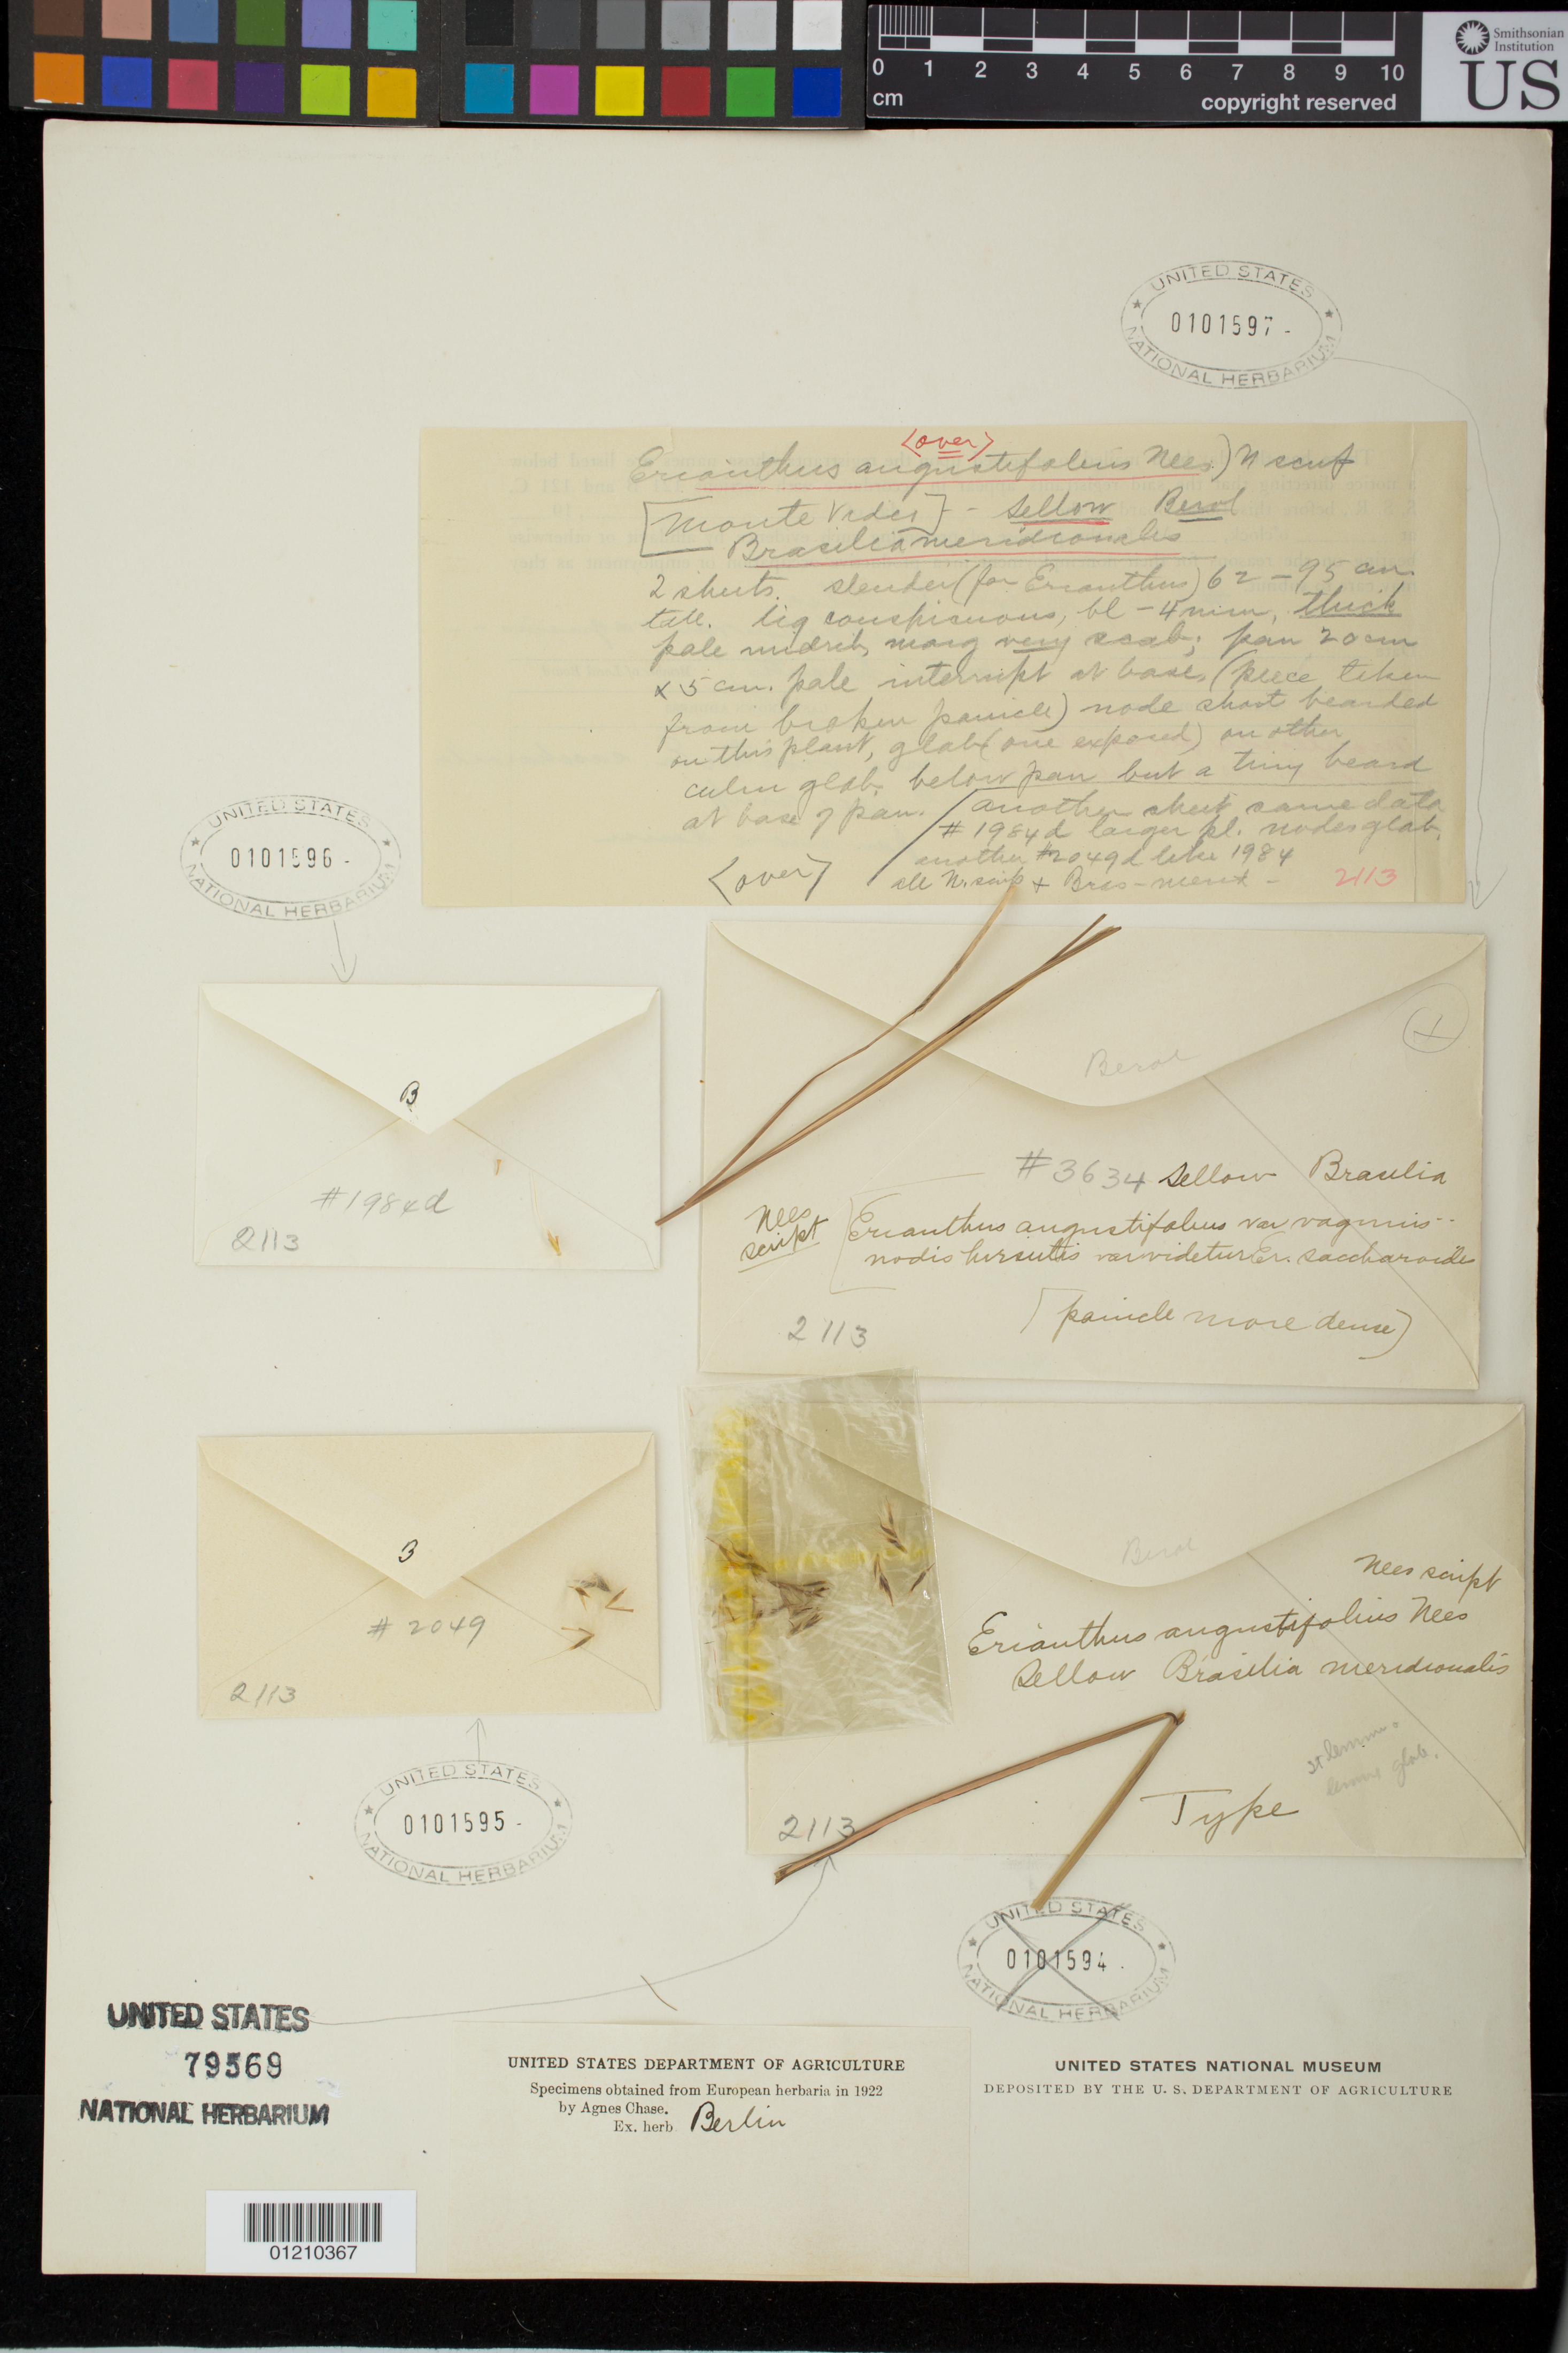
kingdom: Plantae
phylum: Tracheophyta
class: Liliopsida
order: Poales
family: Poaceae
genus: Erianthus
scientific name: Erianthus angustifolius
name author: Nees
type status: Type Collection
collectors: F. Sellow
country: Brazil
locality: Brasilia merid.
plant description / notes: Fragmentary material of type specimen ex herb. Berlin.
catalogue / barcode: US 79569